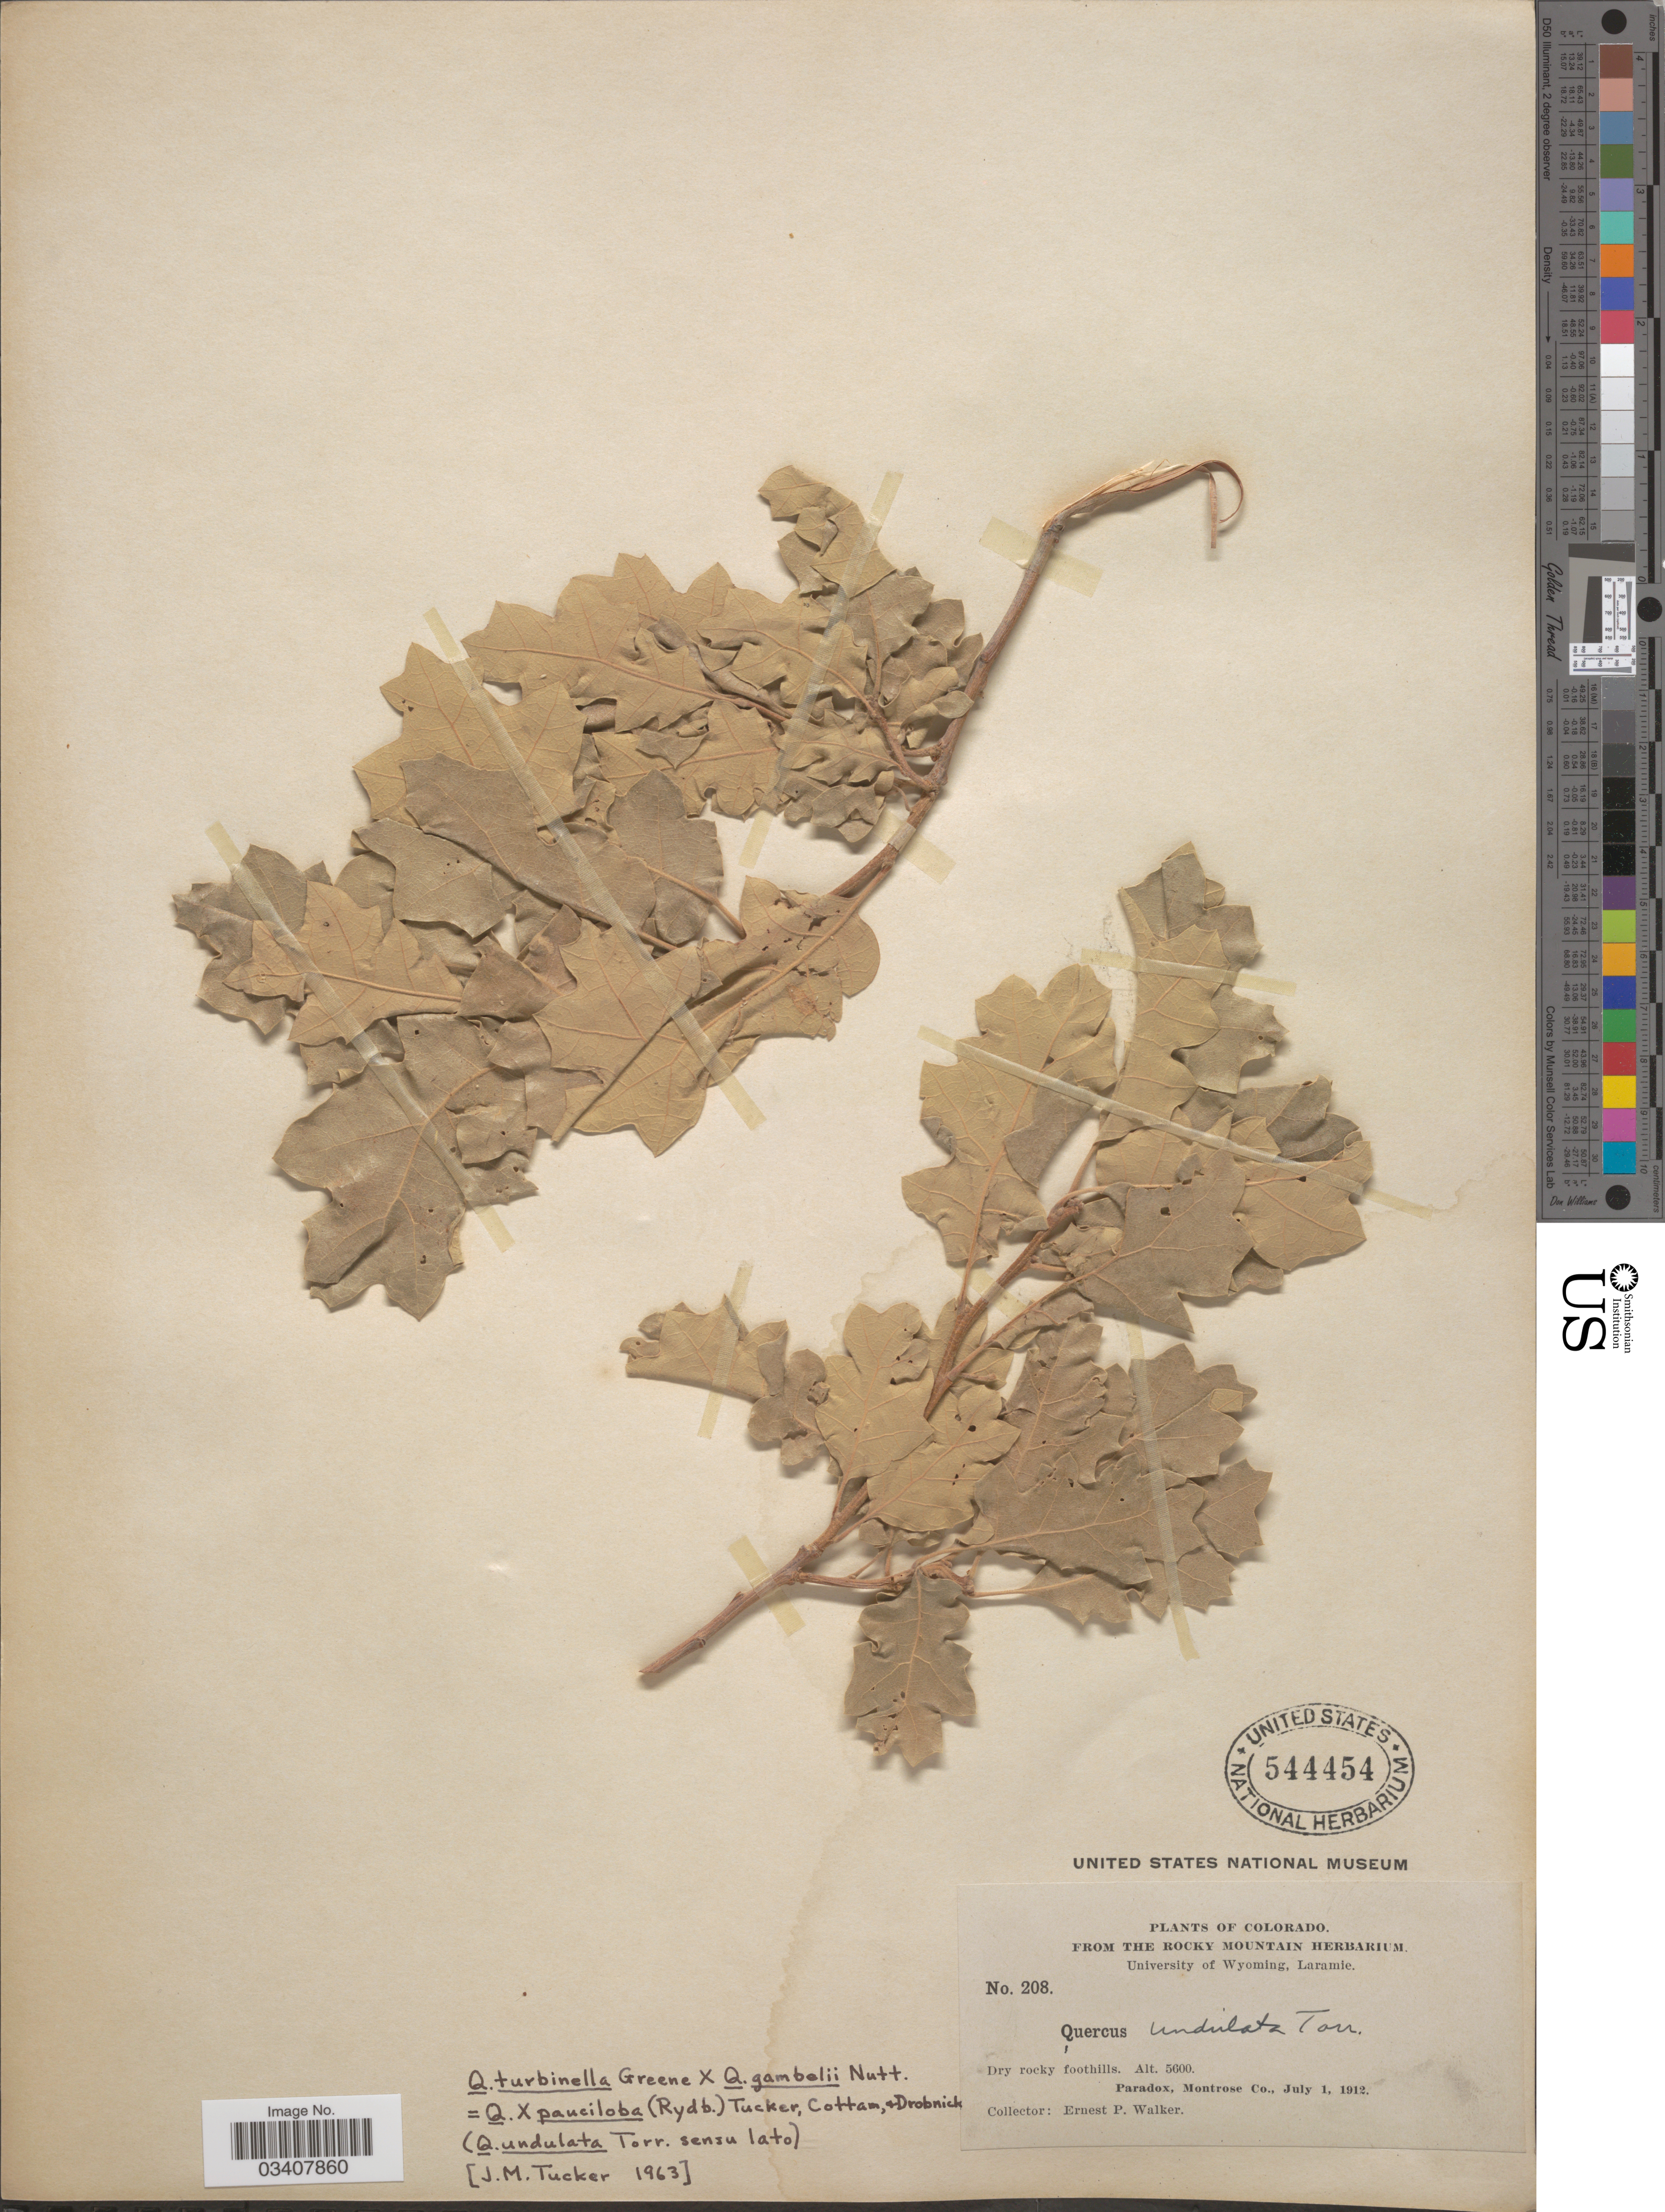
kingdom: Plantae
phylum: Tracheophyta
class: Magnoliopsida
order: Fagales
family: Fagaceae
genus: Quercus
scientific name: Quercus x pauciloba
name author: Rydb.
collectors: E. P. Walker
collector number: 208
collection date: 1912-07-01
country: United States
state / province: Colorado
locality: Paradox, Montrose Co.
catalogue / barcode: US 544454